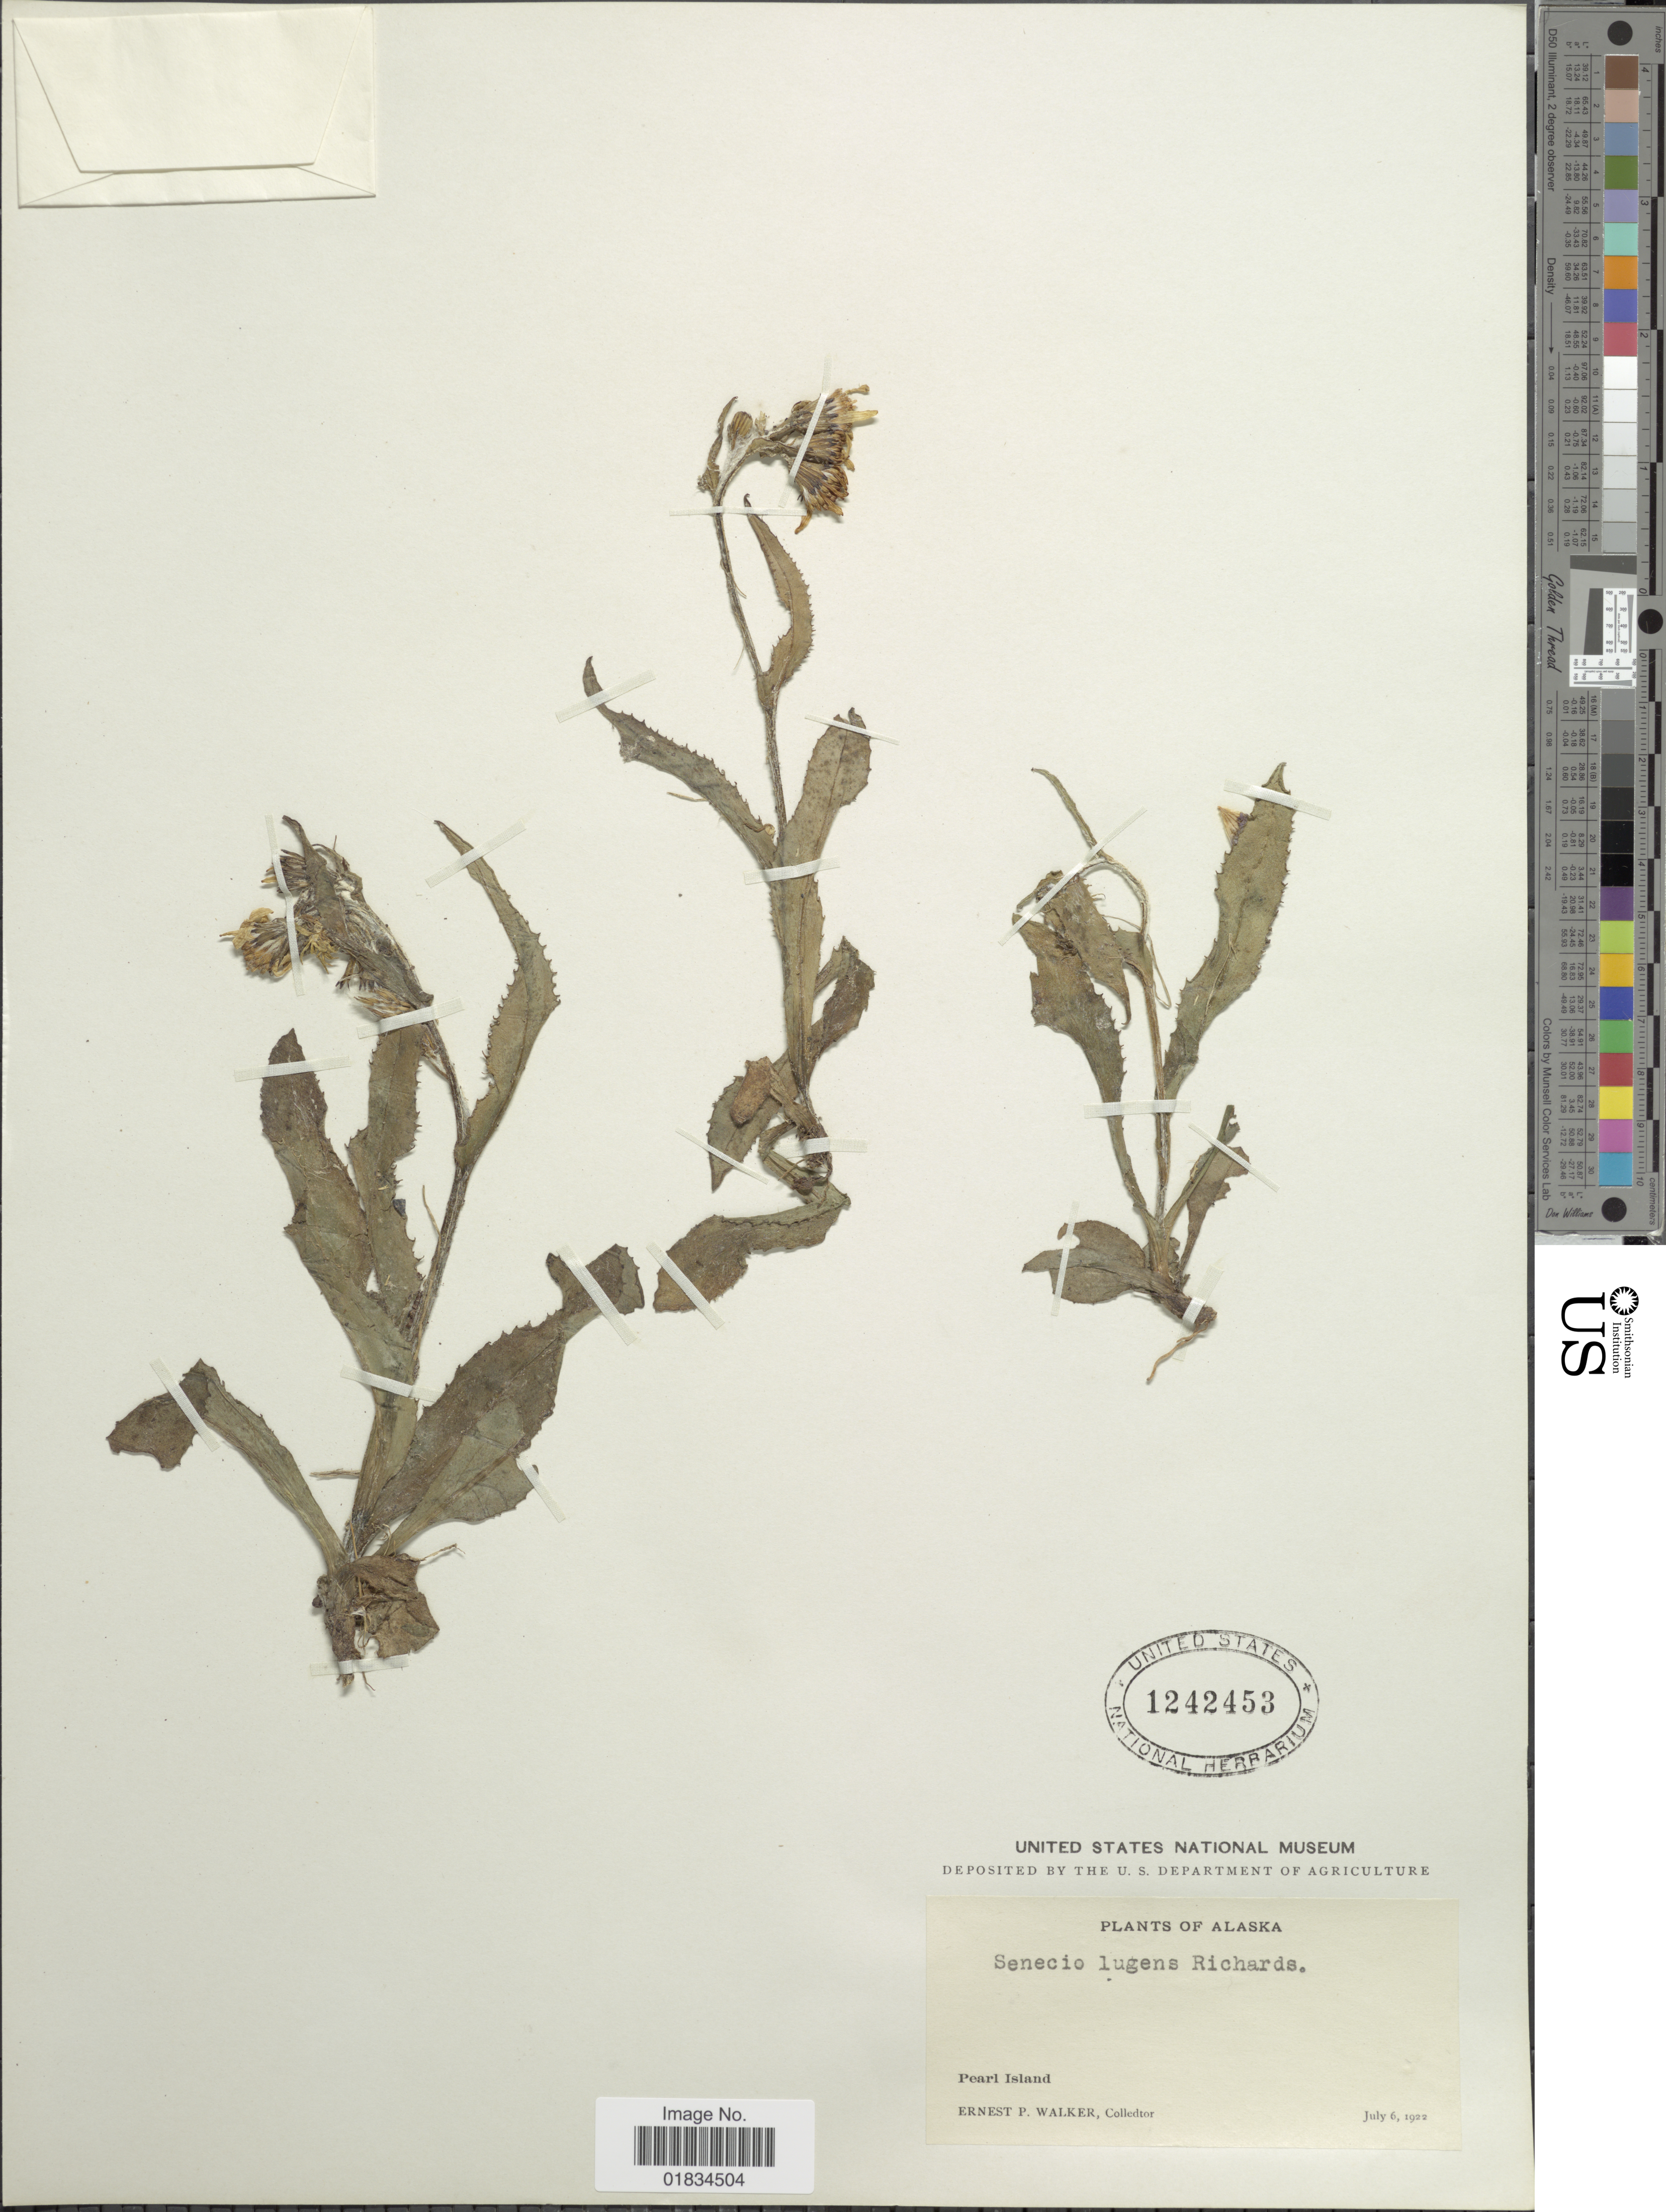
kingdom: Plantae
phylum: Tracheophyta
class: Magnoliopsida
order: Asterales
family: Asteraceae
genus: Senecio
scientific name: Senecio lugens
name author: Richardson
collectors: E. P. Walker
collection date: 1922-07-06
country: United States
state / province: Alaska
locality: Pearl Island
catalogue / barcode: US 1242453